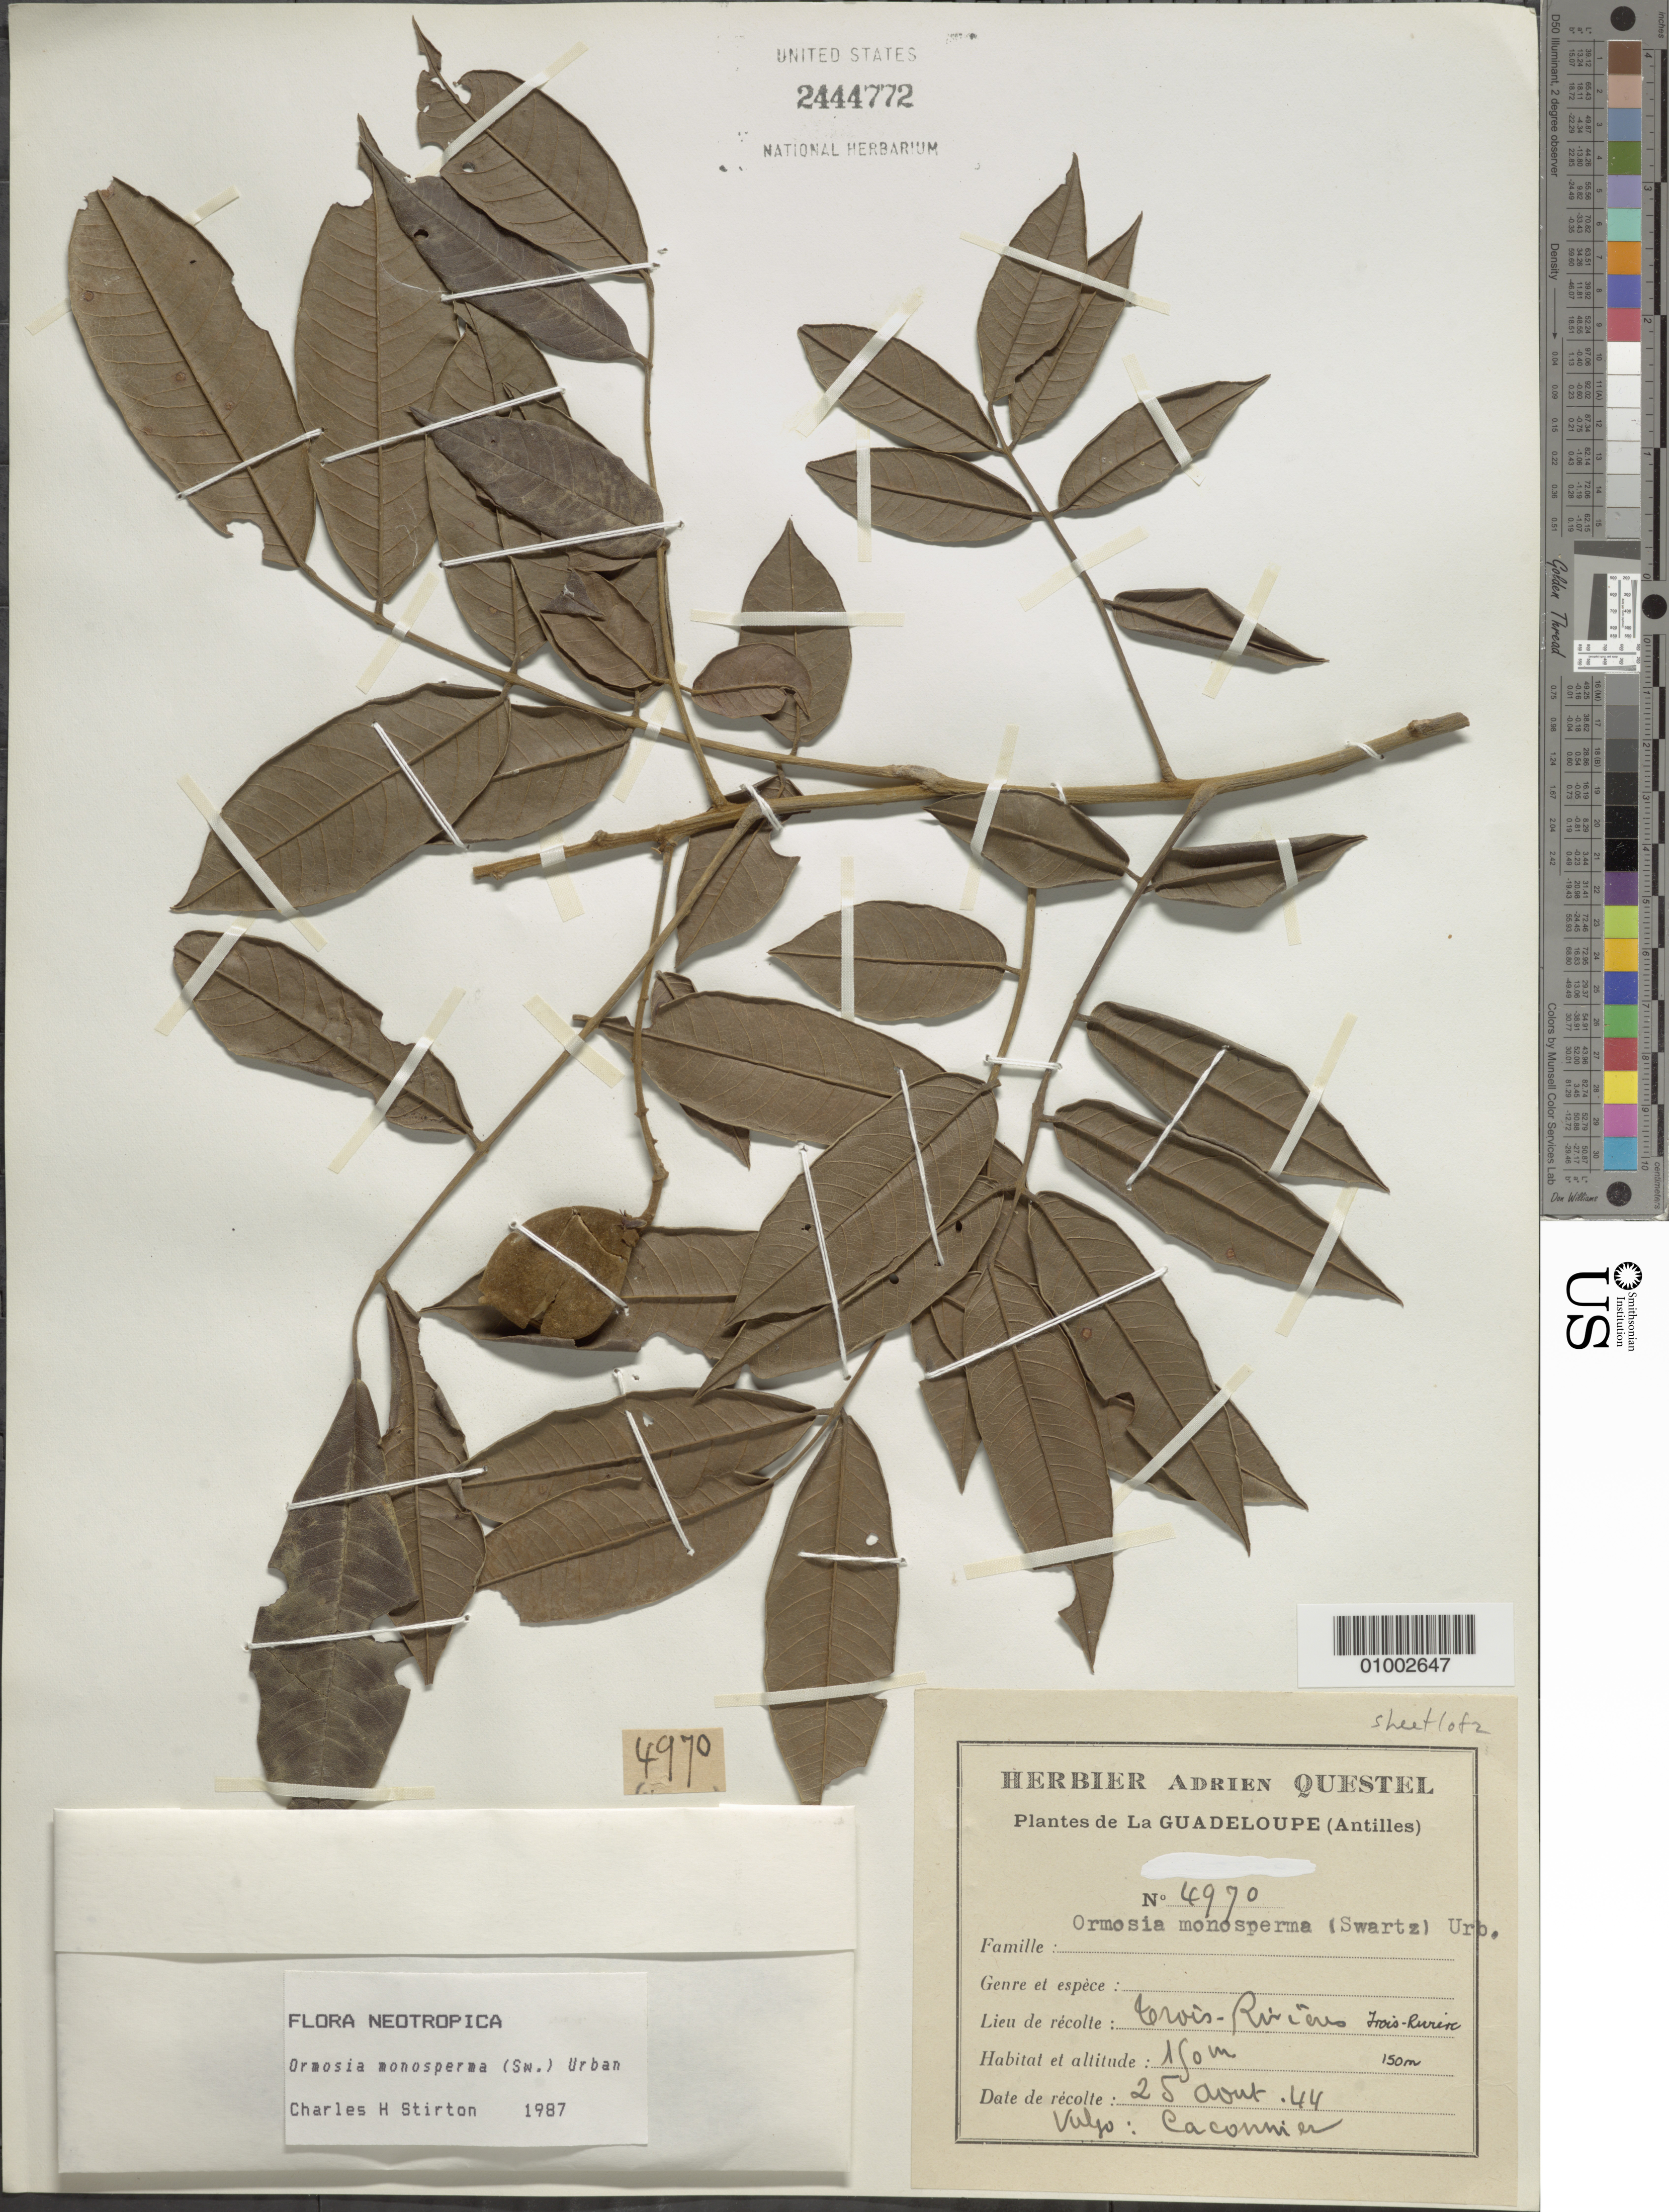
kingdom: Plantae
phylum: Tracheophyta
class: Magnoliopsida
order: Fabales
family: Fabaceae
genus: Ormosia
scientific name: Ormosia monosperma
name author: (Sw.) Urb.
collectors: A. Questel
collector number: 4970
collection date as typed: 25 Aug 1944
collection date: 1944-08-25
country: Guadeloupe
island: Basse Terre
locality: Trois Riviere 150 m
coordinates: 0 N, 0 E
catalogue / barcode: US 2444772